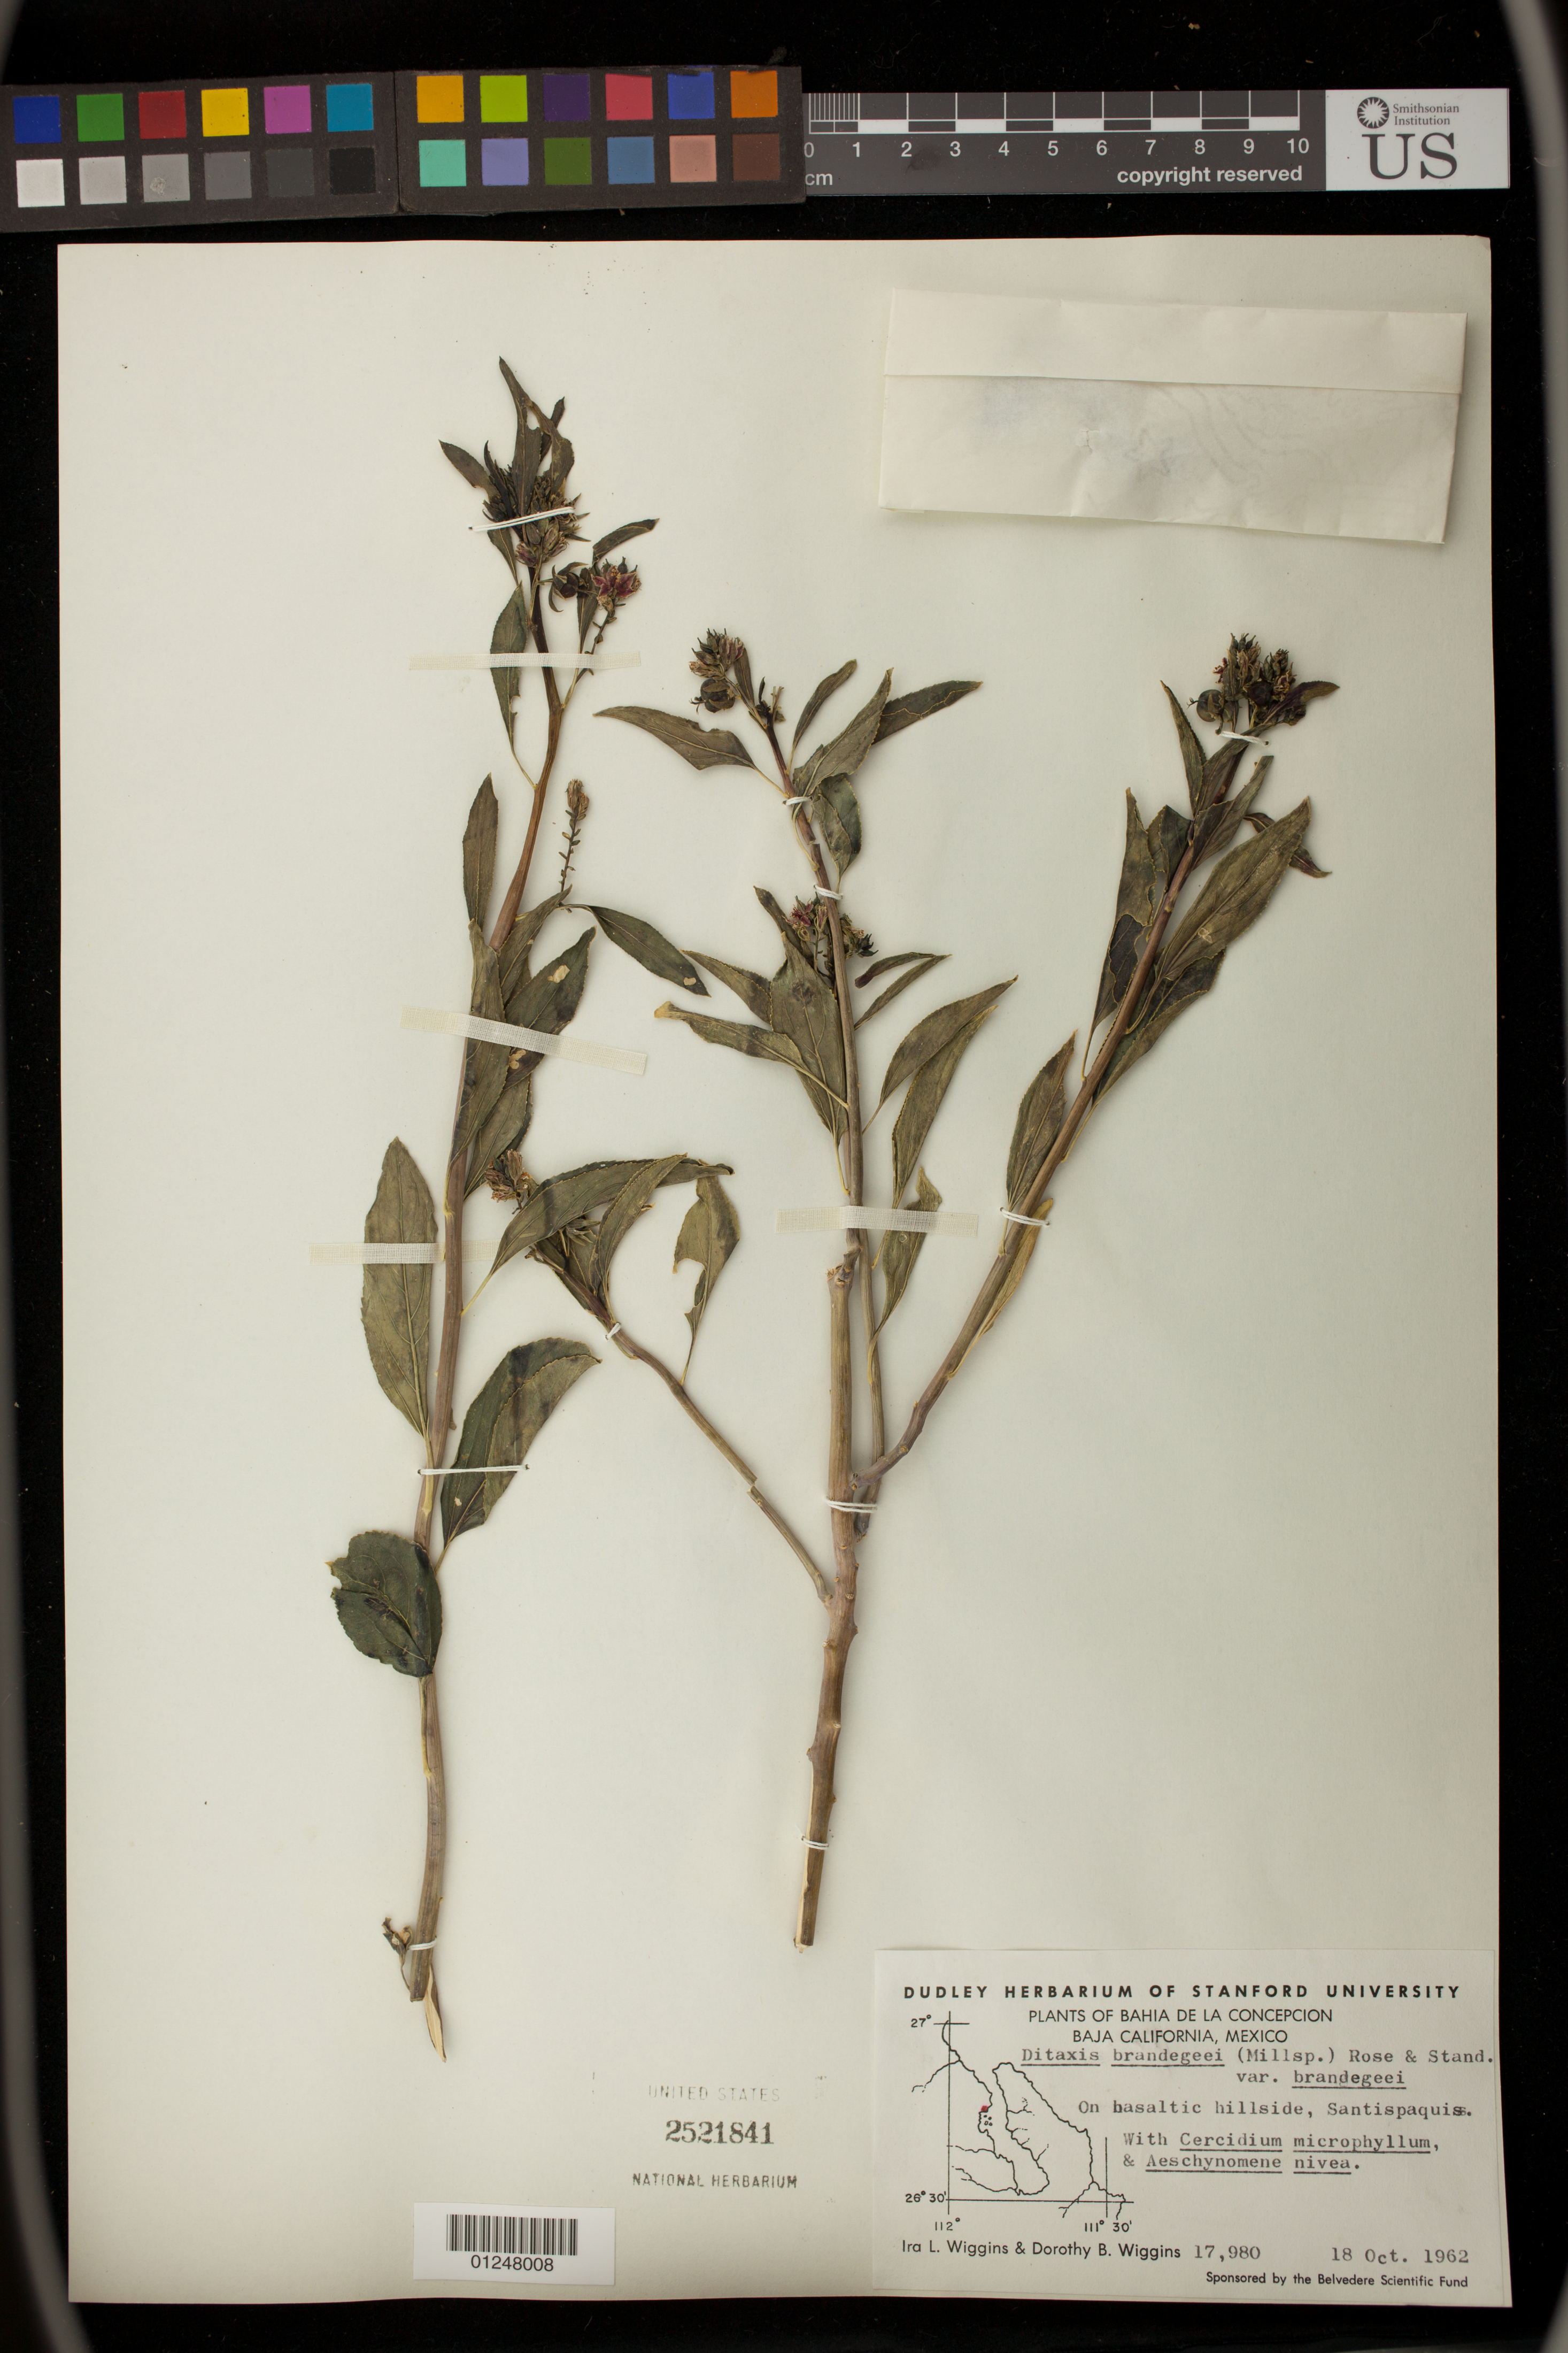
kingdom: Plantae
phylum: Tracheophyta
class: Magnoliopsida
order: Malpighiales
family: Euphorbiaceae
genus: Argythamnia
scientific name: Argythamnia brandegeei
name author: Millsp.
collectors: I. L. Wiggins & D. B. Wiggins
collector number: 17980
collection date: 1962-10-18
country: Mexico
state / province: Baja California Sur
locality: Bahia de la Concepcion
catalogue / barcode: US 2521841